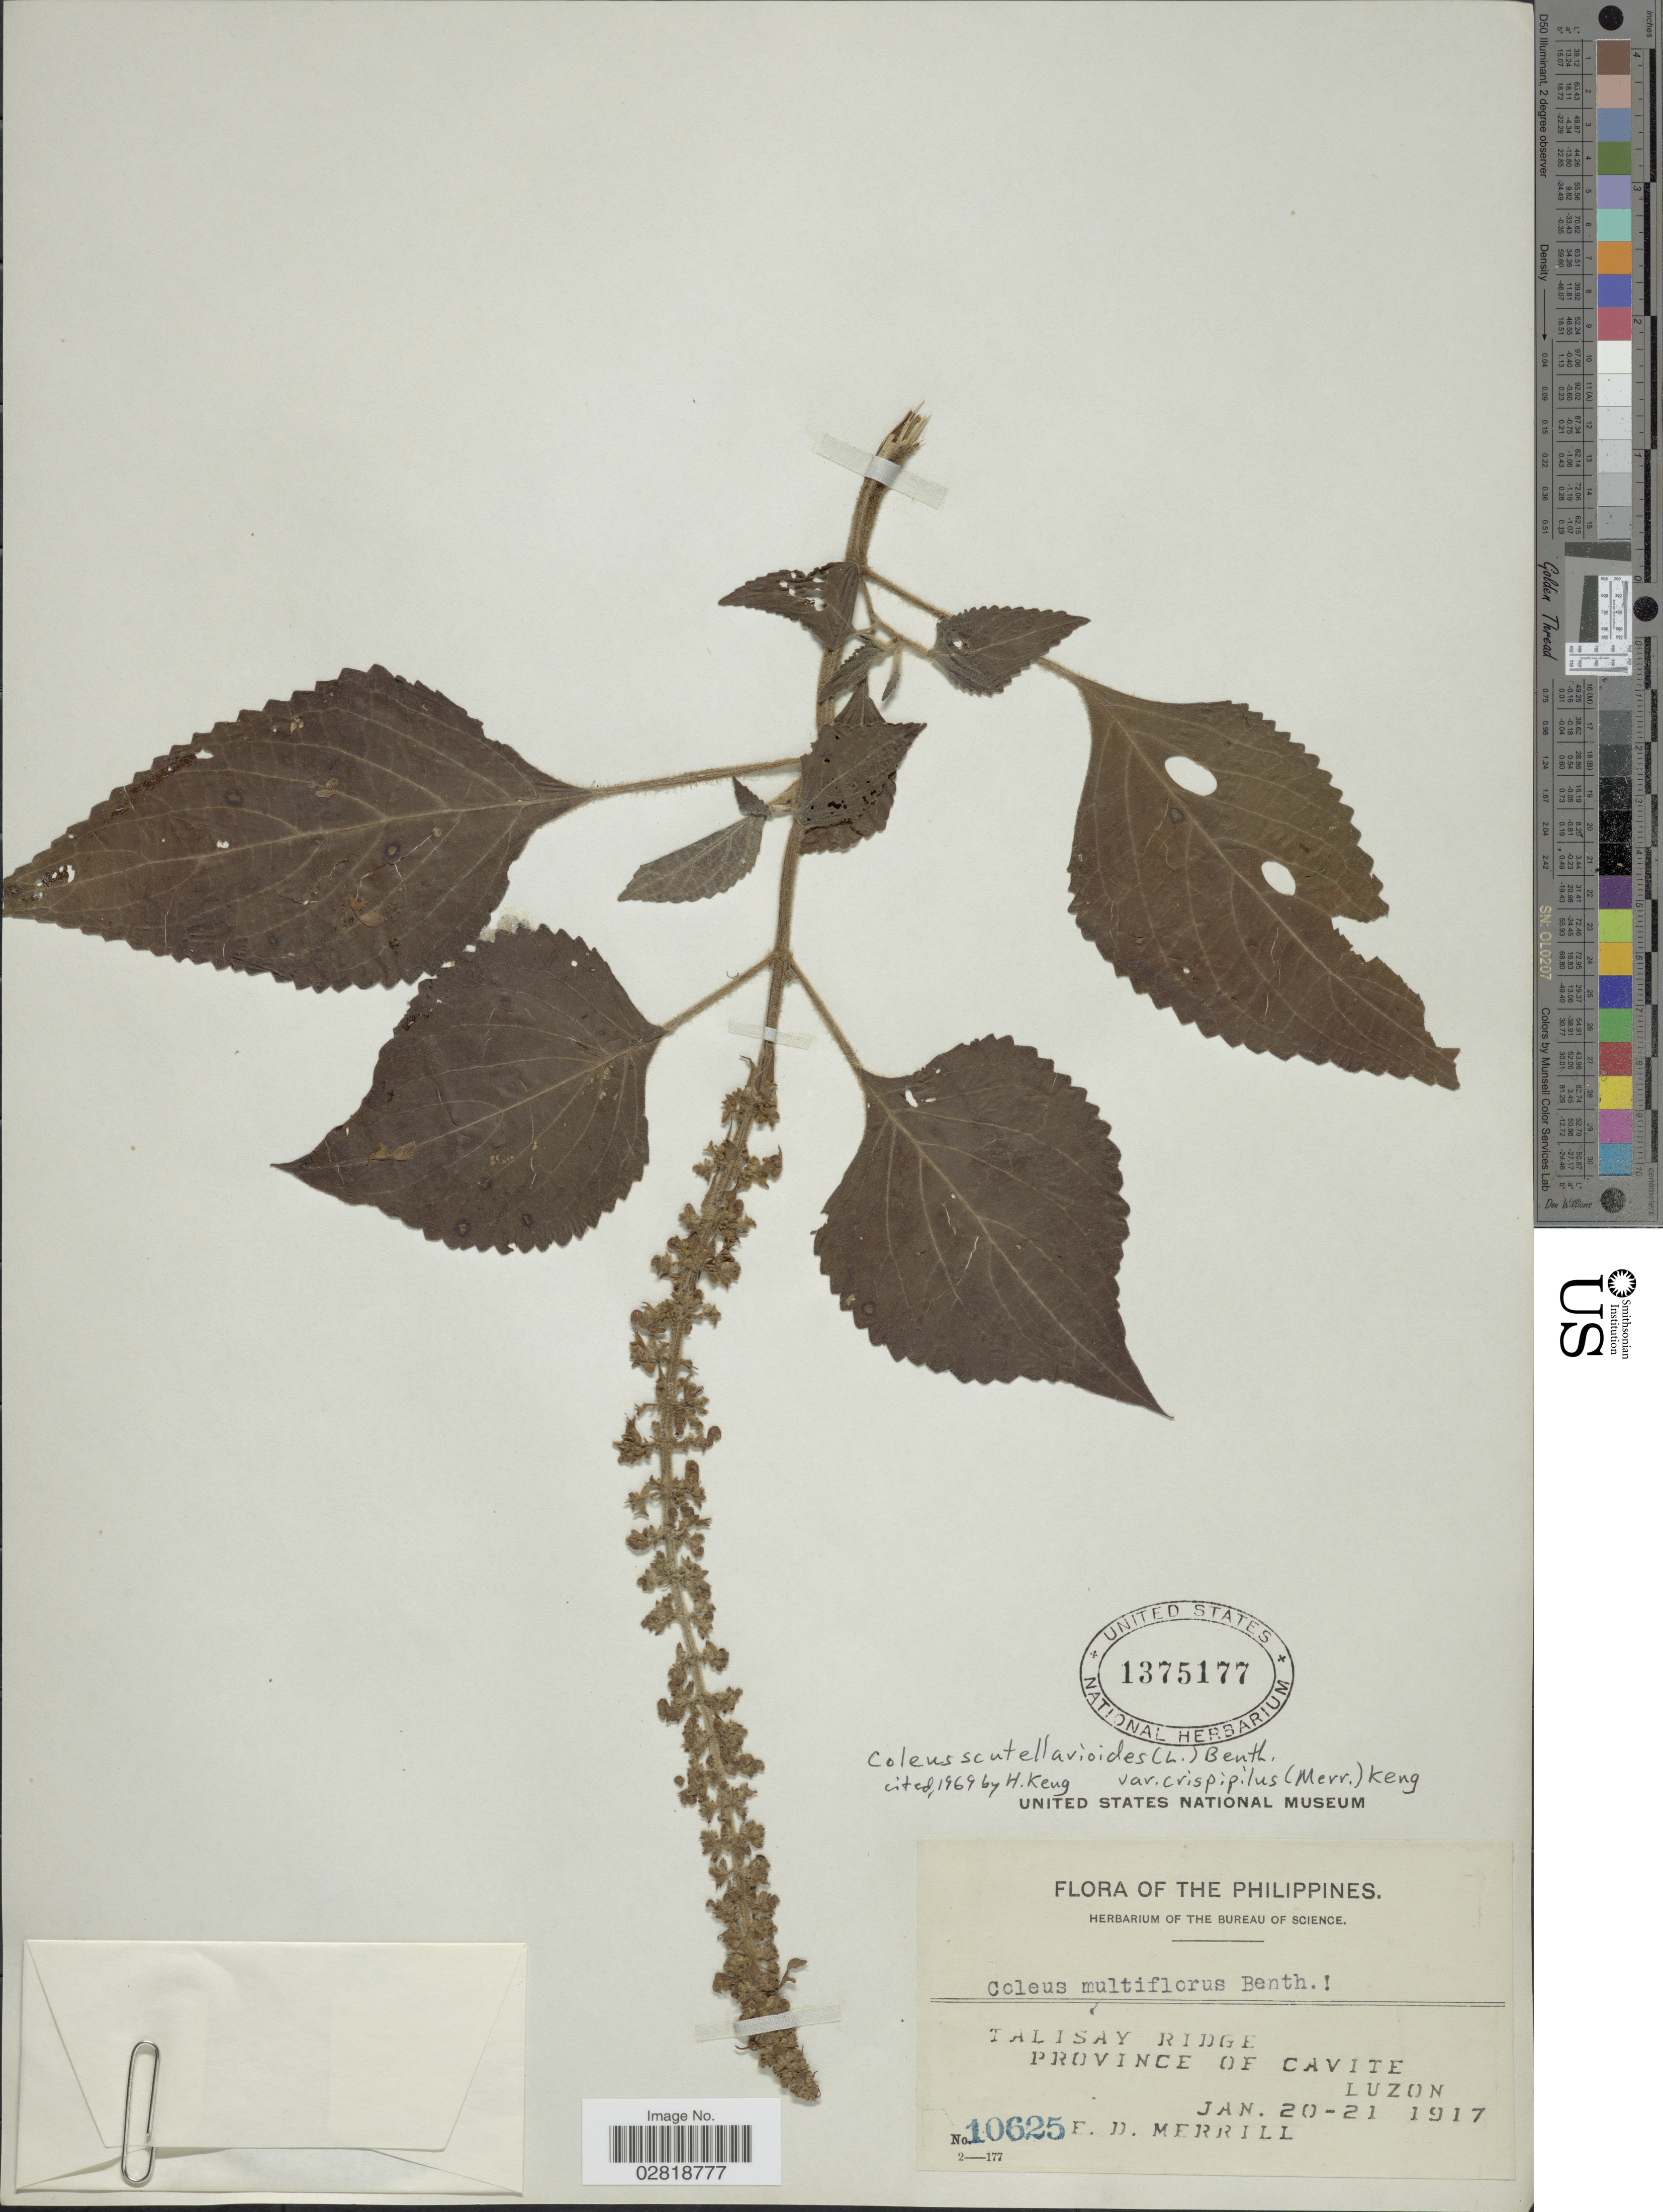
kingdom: Plantae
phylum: Tracheophyta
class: Magnoliopsida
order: Lamiales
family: Lamiaceae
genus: Plectranthus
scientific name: Plectranthus scutellarioides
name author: (L.) R. Br.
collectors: E. D. Merrill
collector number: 10625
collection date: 1917-01-20/1917-01-21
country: Philippines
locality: Talisay Ridge. Province of Cavite. Luzon.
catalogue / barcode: US 1375177